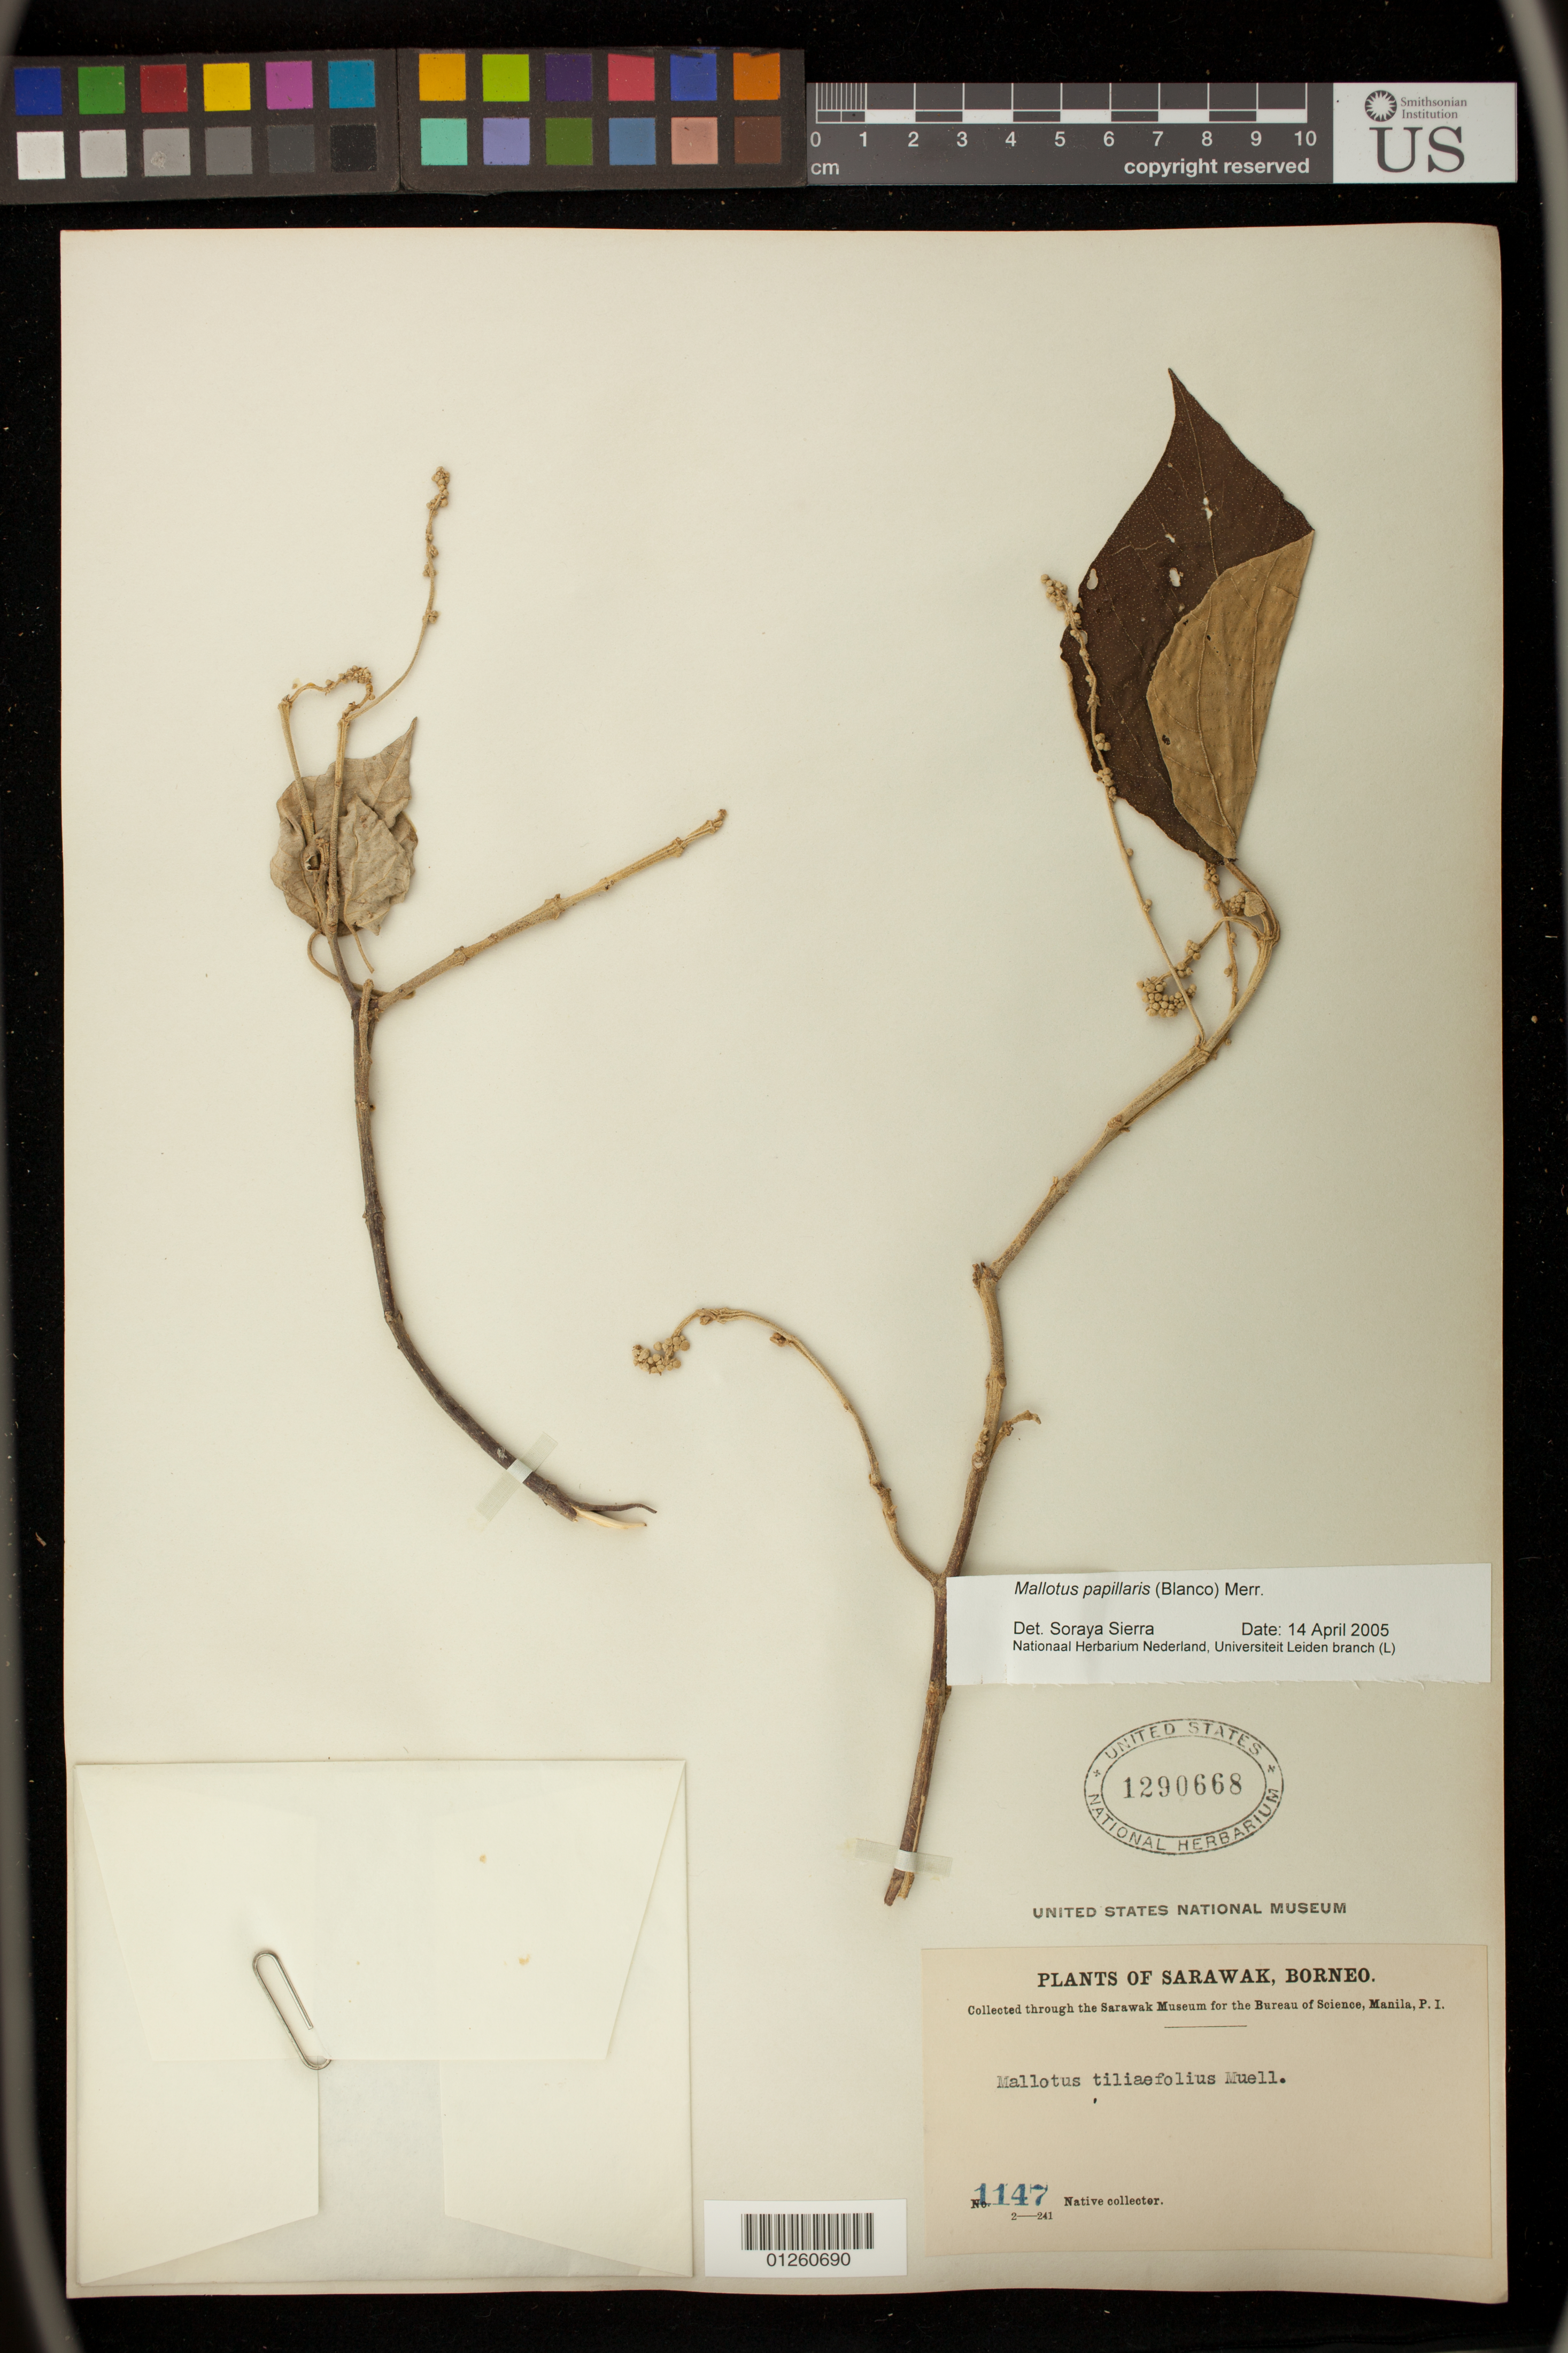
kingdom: Plantae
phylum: Tracheophyta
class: Magnoliopsida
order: Malpighiales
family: Euphorbiaceae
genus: Mallotus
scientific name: Mallotus papillaris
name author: (Blanco) Merr.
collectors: Native collector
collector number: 1147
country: Malaysia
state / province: Sarawak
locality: Borneo.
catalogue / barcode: US 1290668